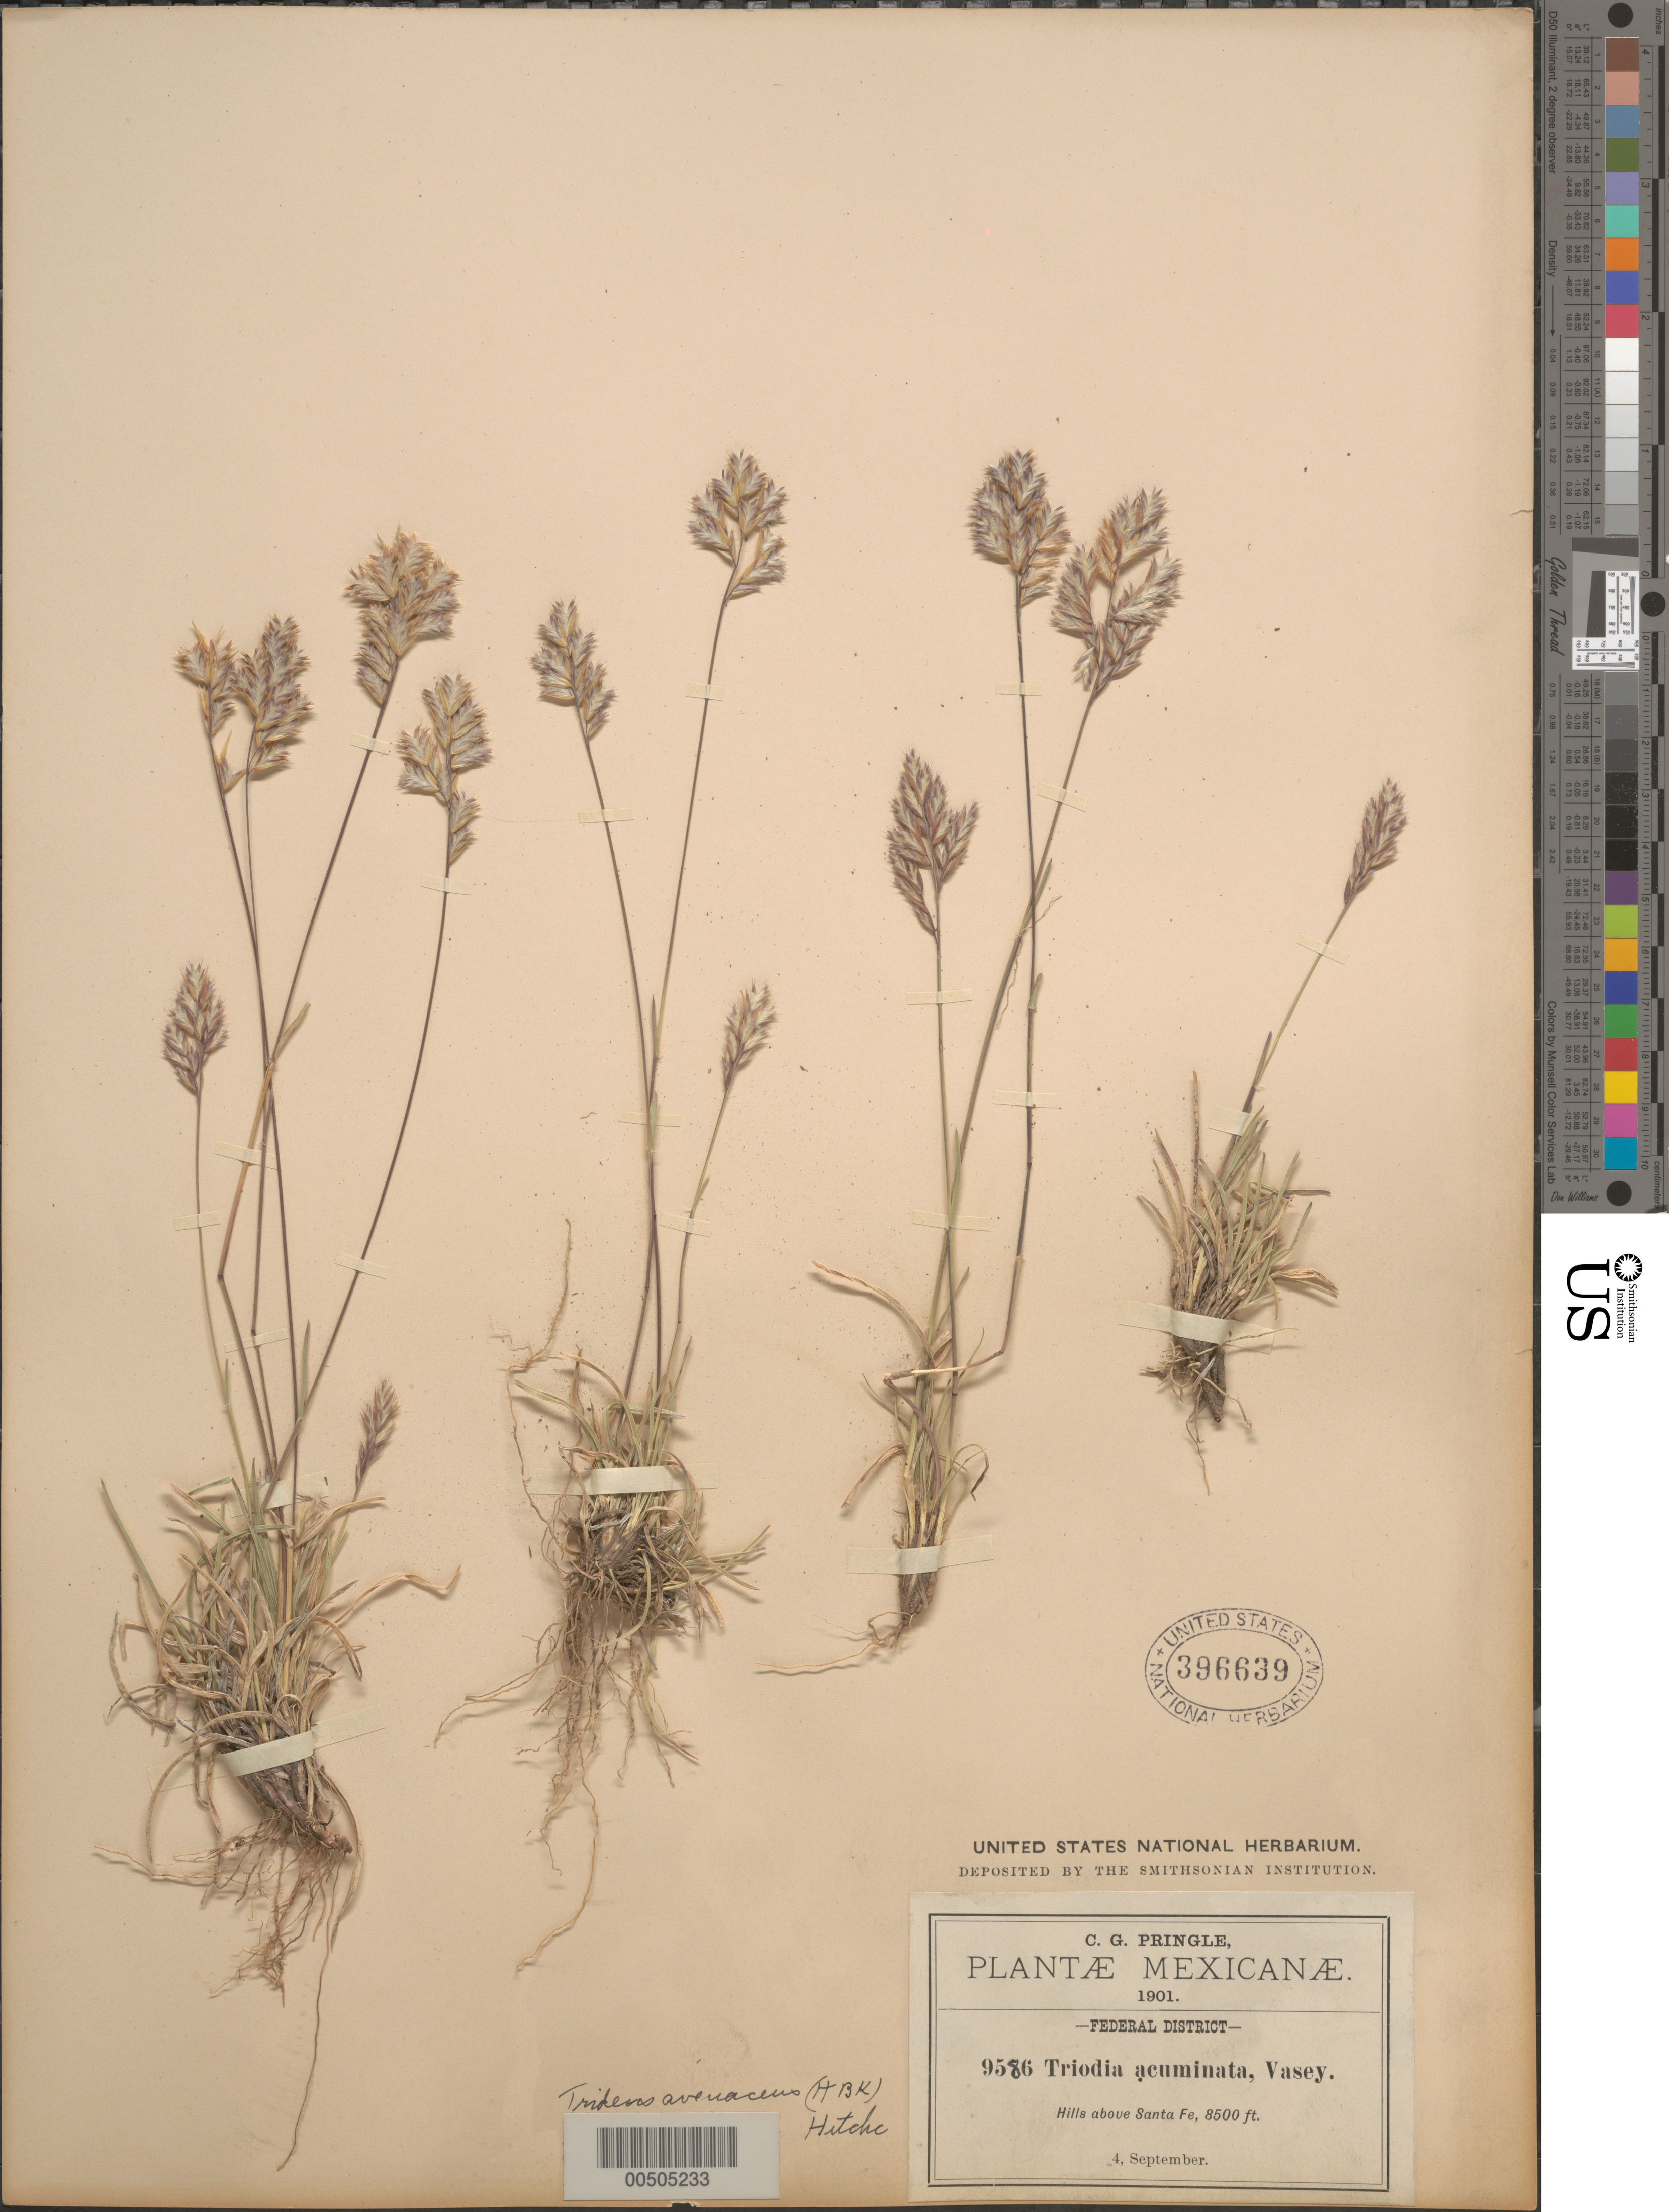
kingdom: Plantae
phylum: Tracheophyta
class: Liliopsida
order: Poales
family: Poaceae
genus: Erioneuron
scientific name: Erioneuron avenaceum var. avenaceum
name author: (Kunth) Tateoka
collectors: C. G. Pringle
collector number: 9586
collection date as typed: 4 Sep 1901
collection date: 1901-09-04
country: Mexico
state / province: Distrito Federal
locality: Above Sante Fe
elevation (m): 2591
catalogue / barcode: US 396639